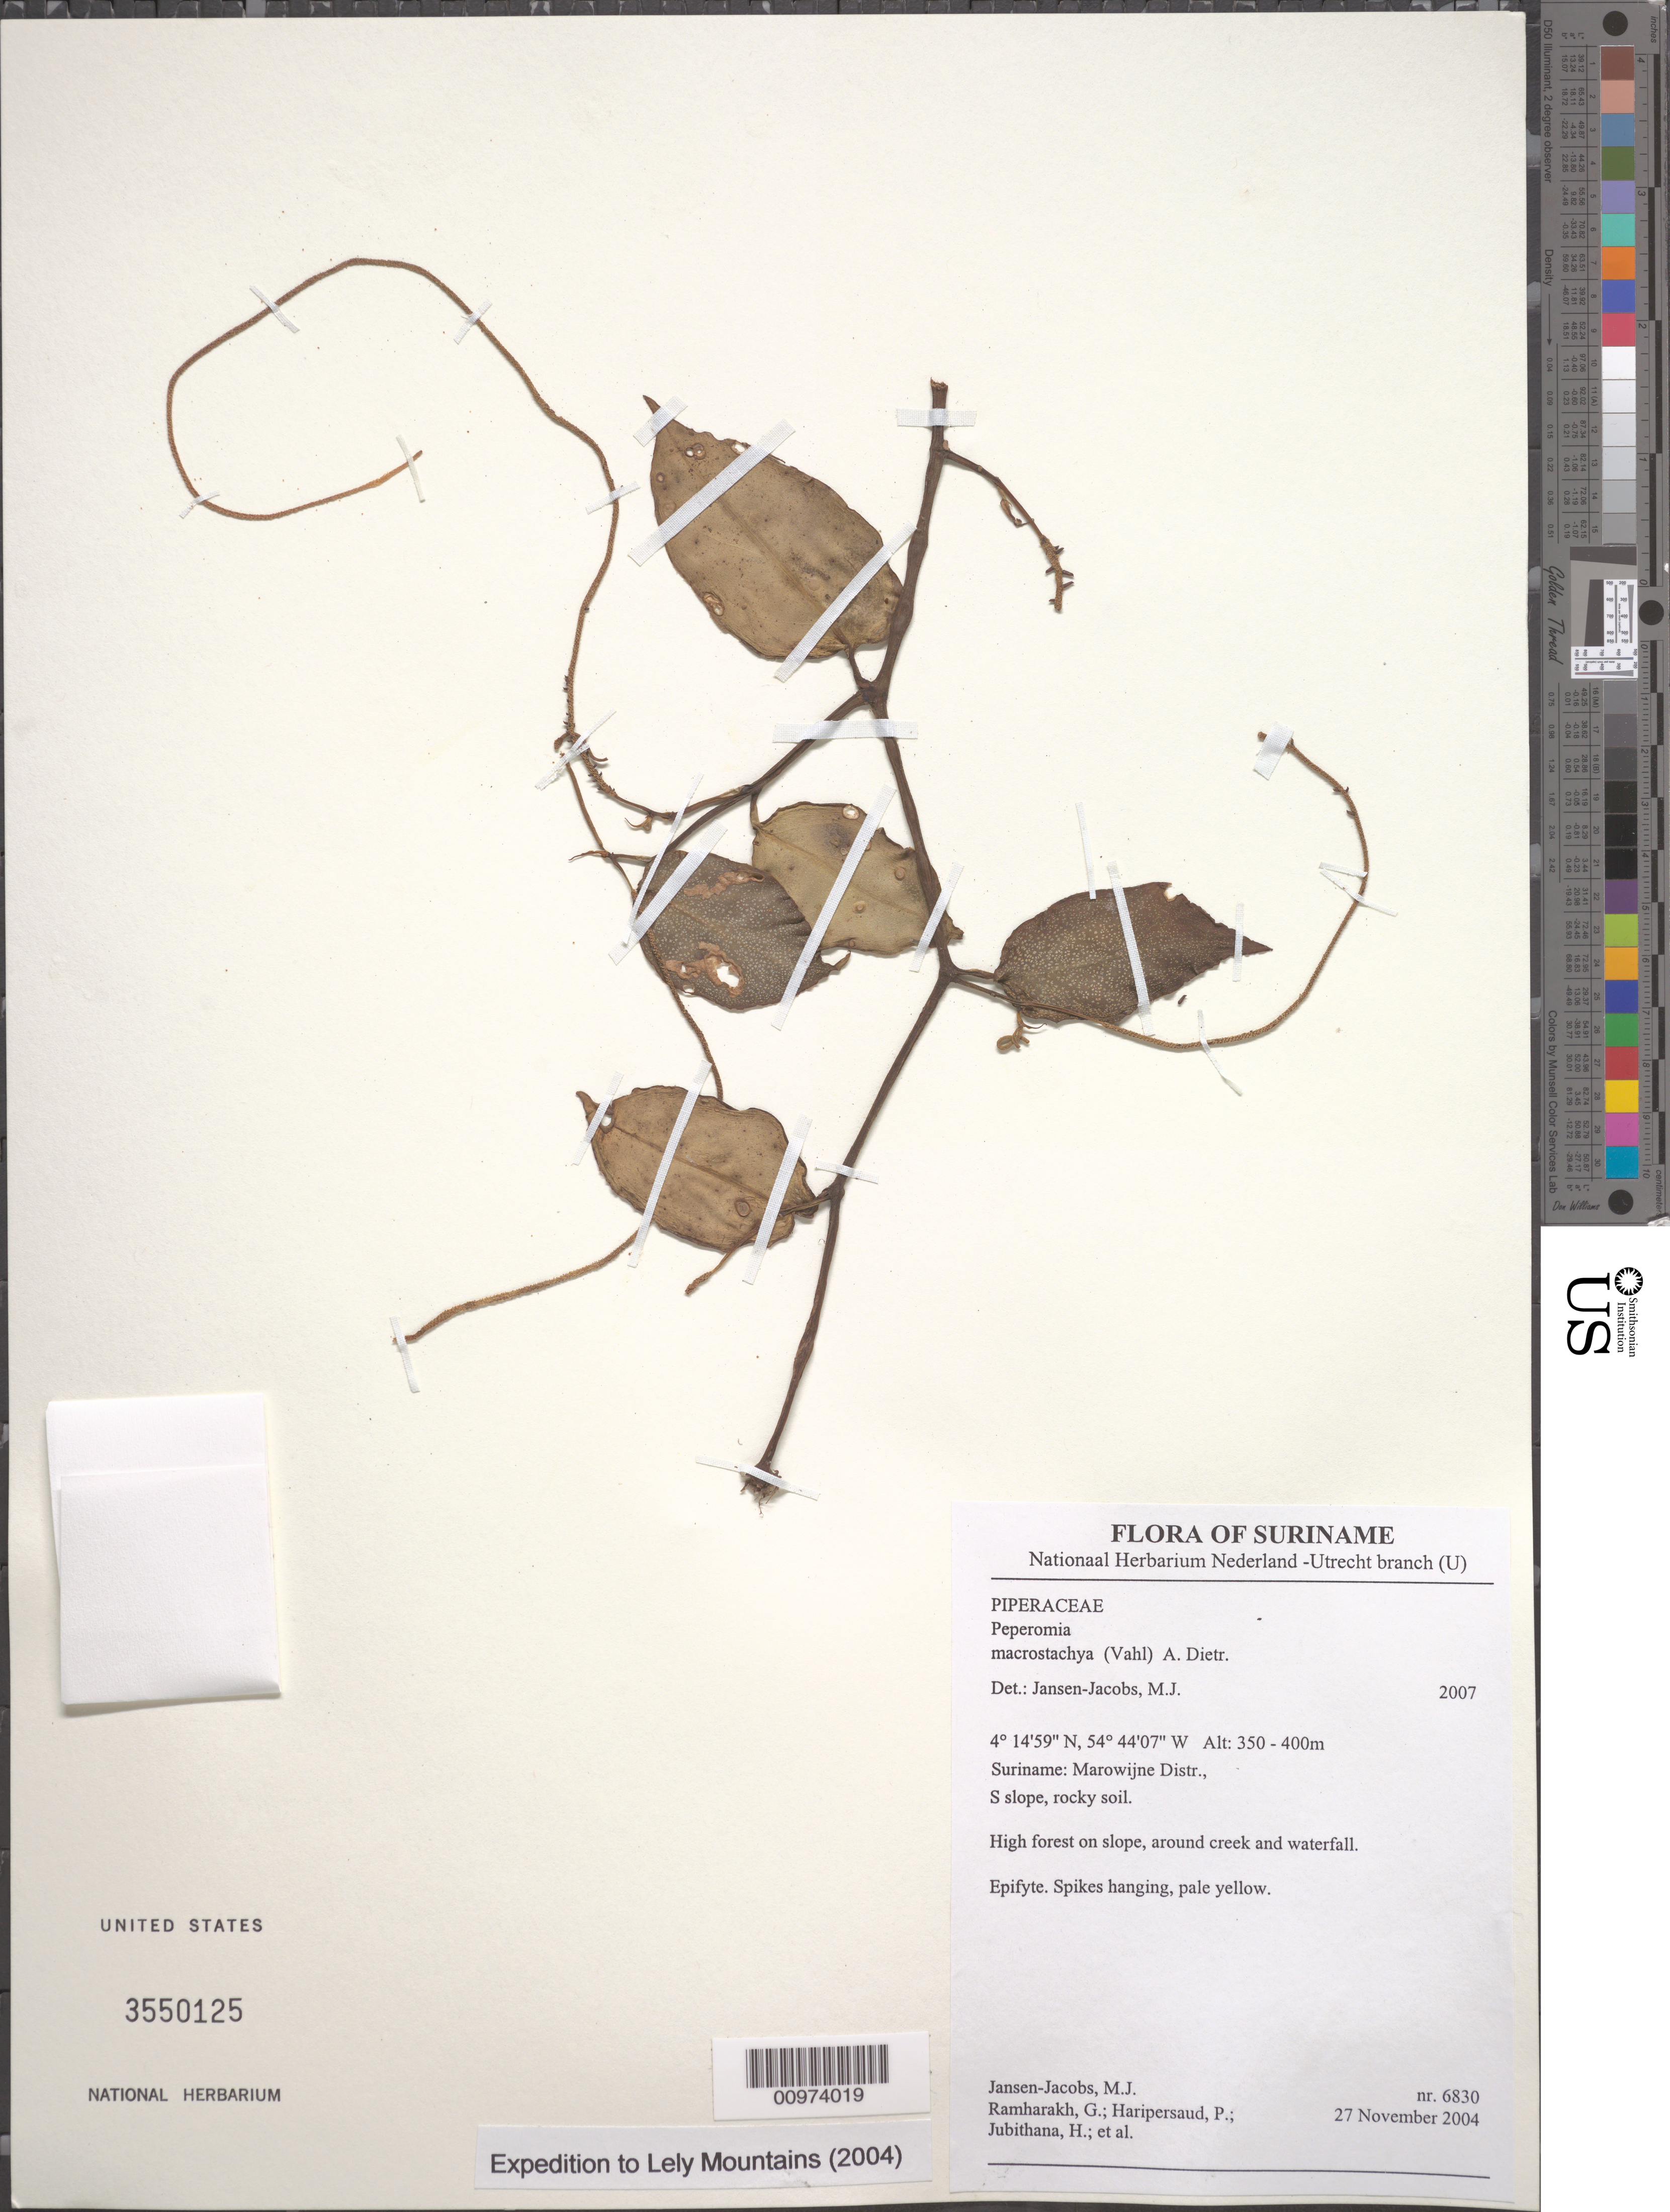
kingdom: Plantae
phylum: Tracheophyta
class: Magnoliopsida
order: Piperales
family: Piperaceae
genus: Peperomia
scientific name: Peperomia macrostachya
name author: (Vahl) A. Dietr.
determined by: Jansen-Jacobs, M. J., (U), Nationaal Herbarium Nederland, Utrecht University branch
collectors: M. J. Jansen-Jacobs et al.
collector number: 6830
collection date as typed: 27-Nov-04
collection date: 2004-11-27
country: Suriname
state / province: Marowijne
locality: Marowijne Distr., S slope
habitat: Rocky soil. High forest on slope, around creek and waterfall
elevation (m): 350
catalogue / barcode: US 3550125